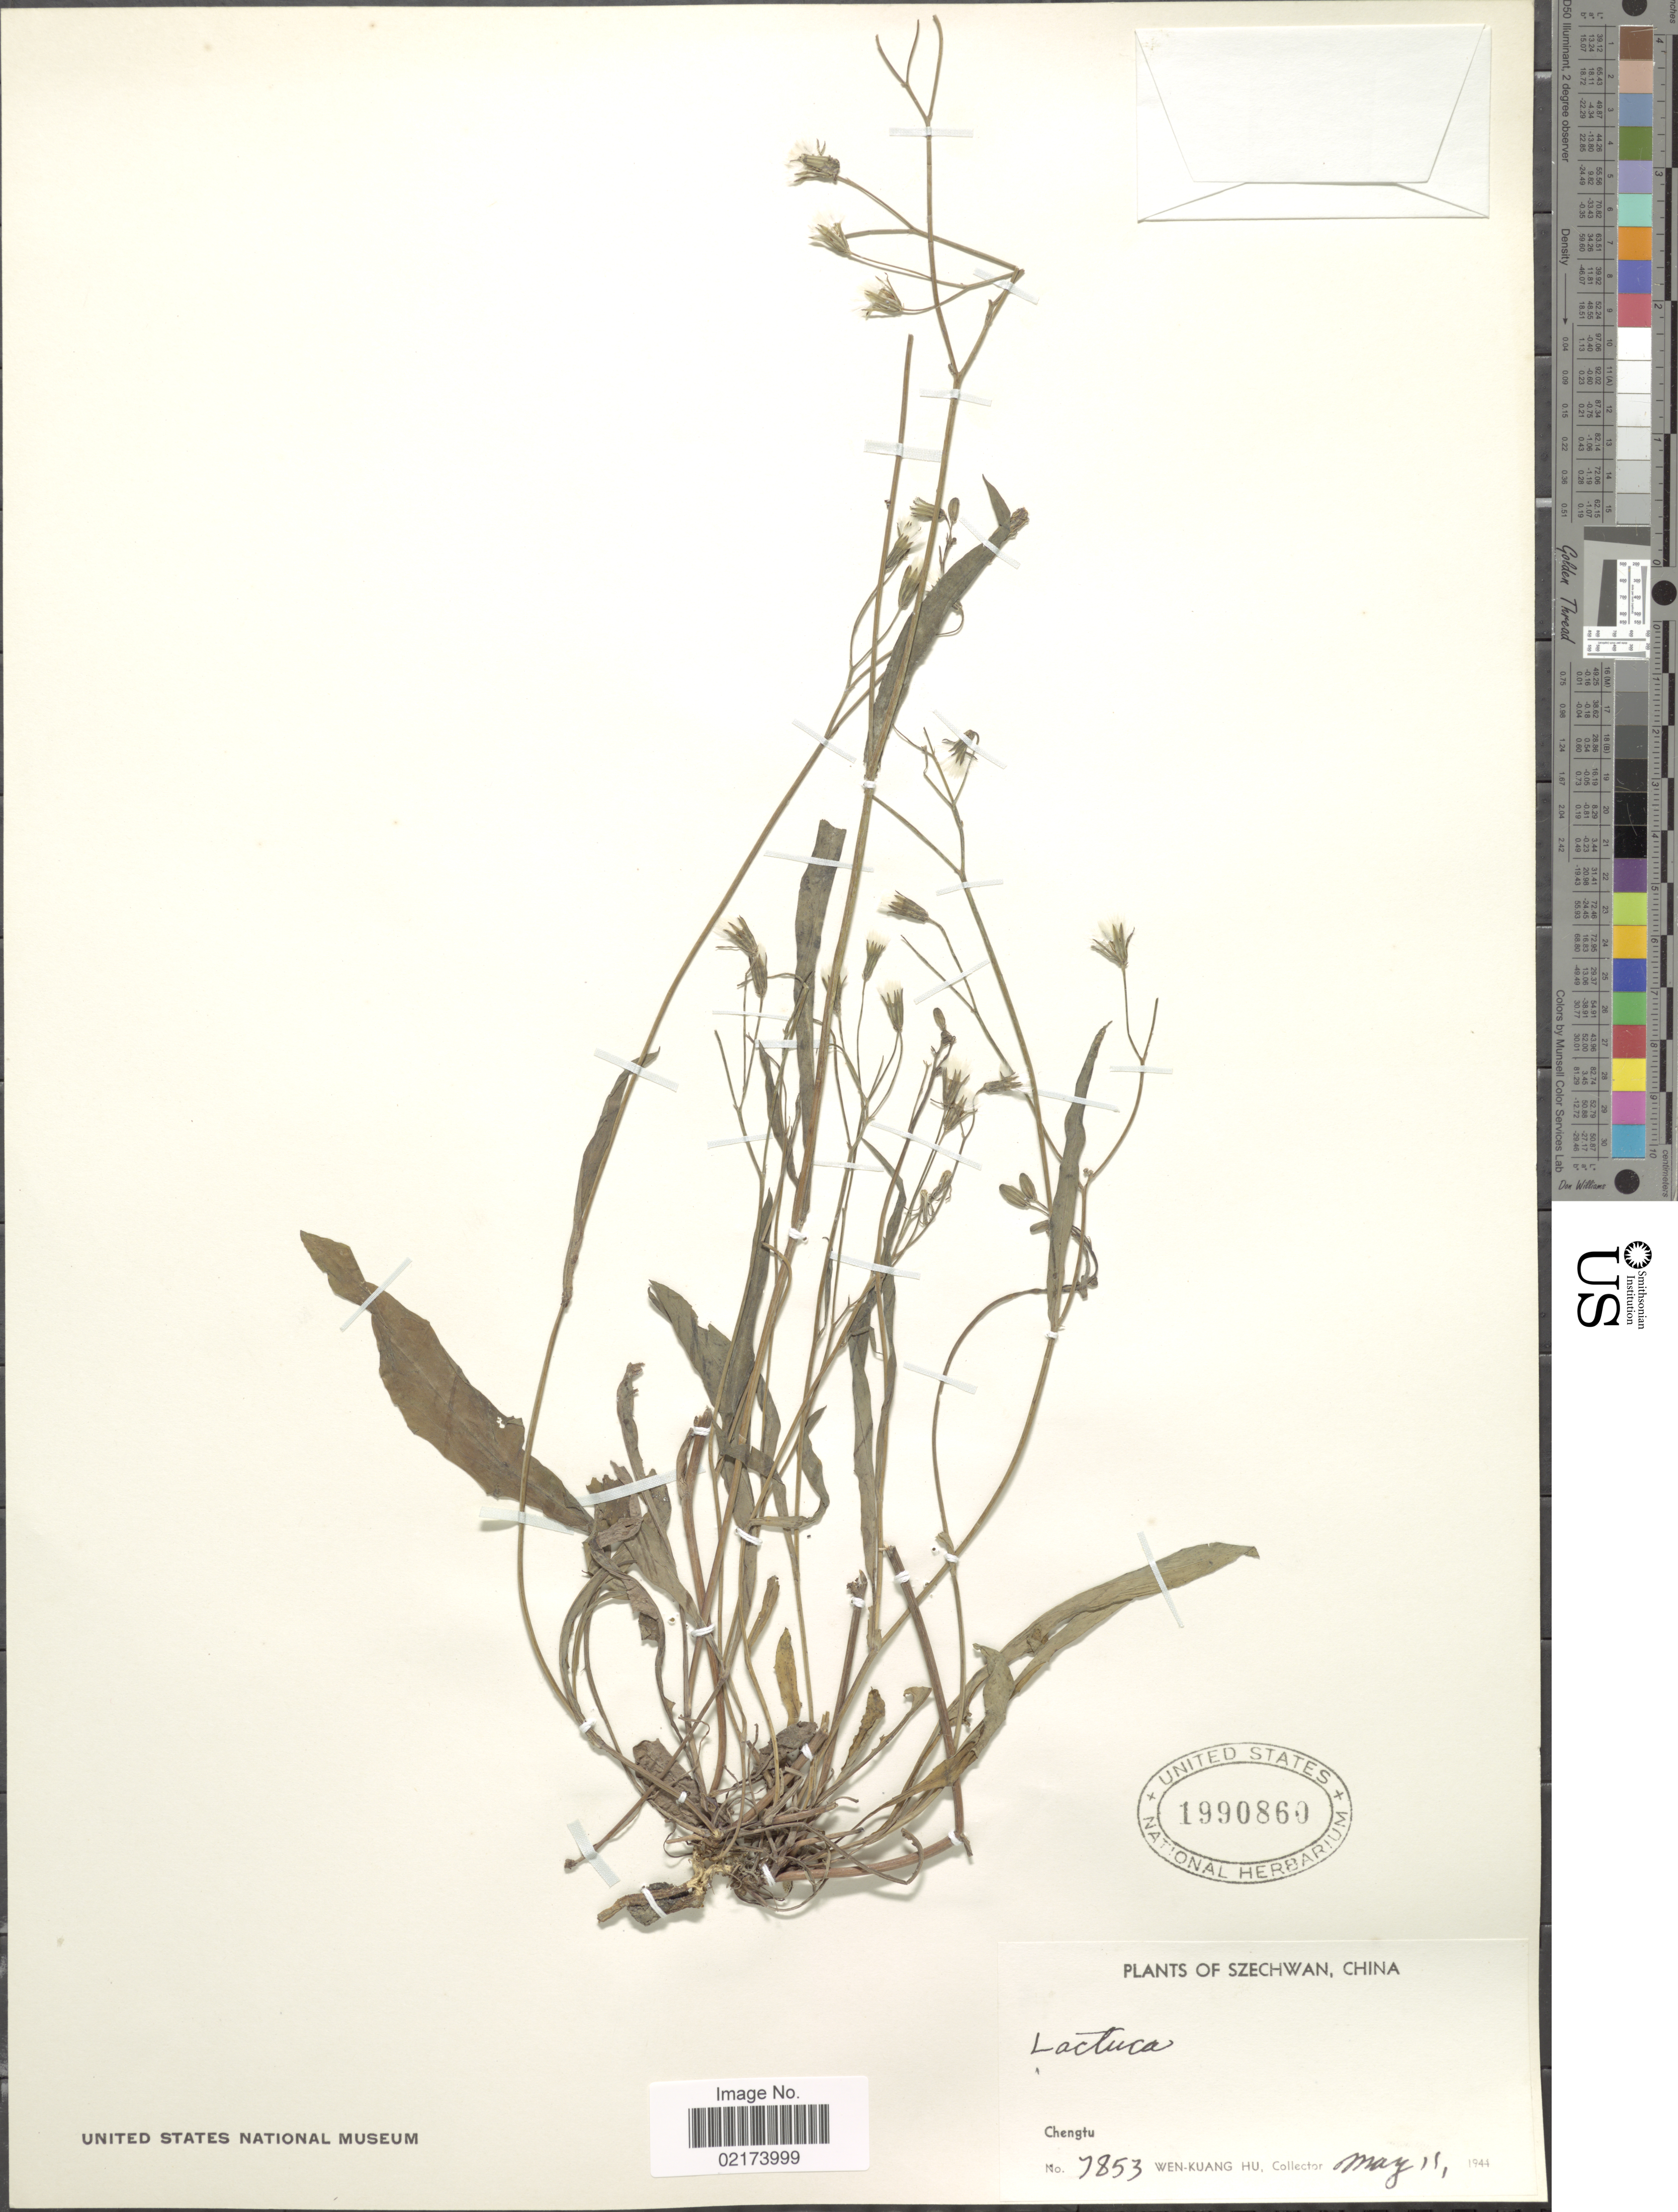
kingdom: Plantae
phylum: Tracheophyta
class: Magnoliopsida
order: Asterales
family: Asteraceae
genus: Ixeris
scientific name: Ixeris chinensis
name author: (Thunb.) Nakai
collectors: W. K. Hu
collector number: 7853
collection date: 1944-05-11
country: China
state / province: Sichuan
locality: Szechwan, Chengtu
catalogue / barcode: US 1990860